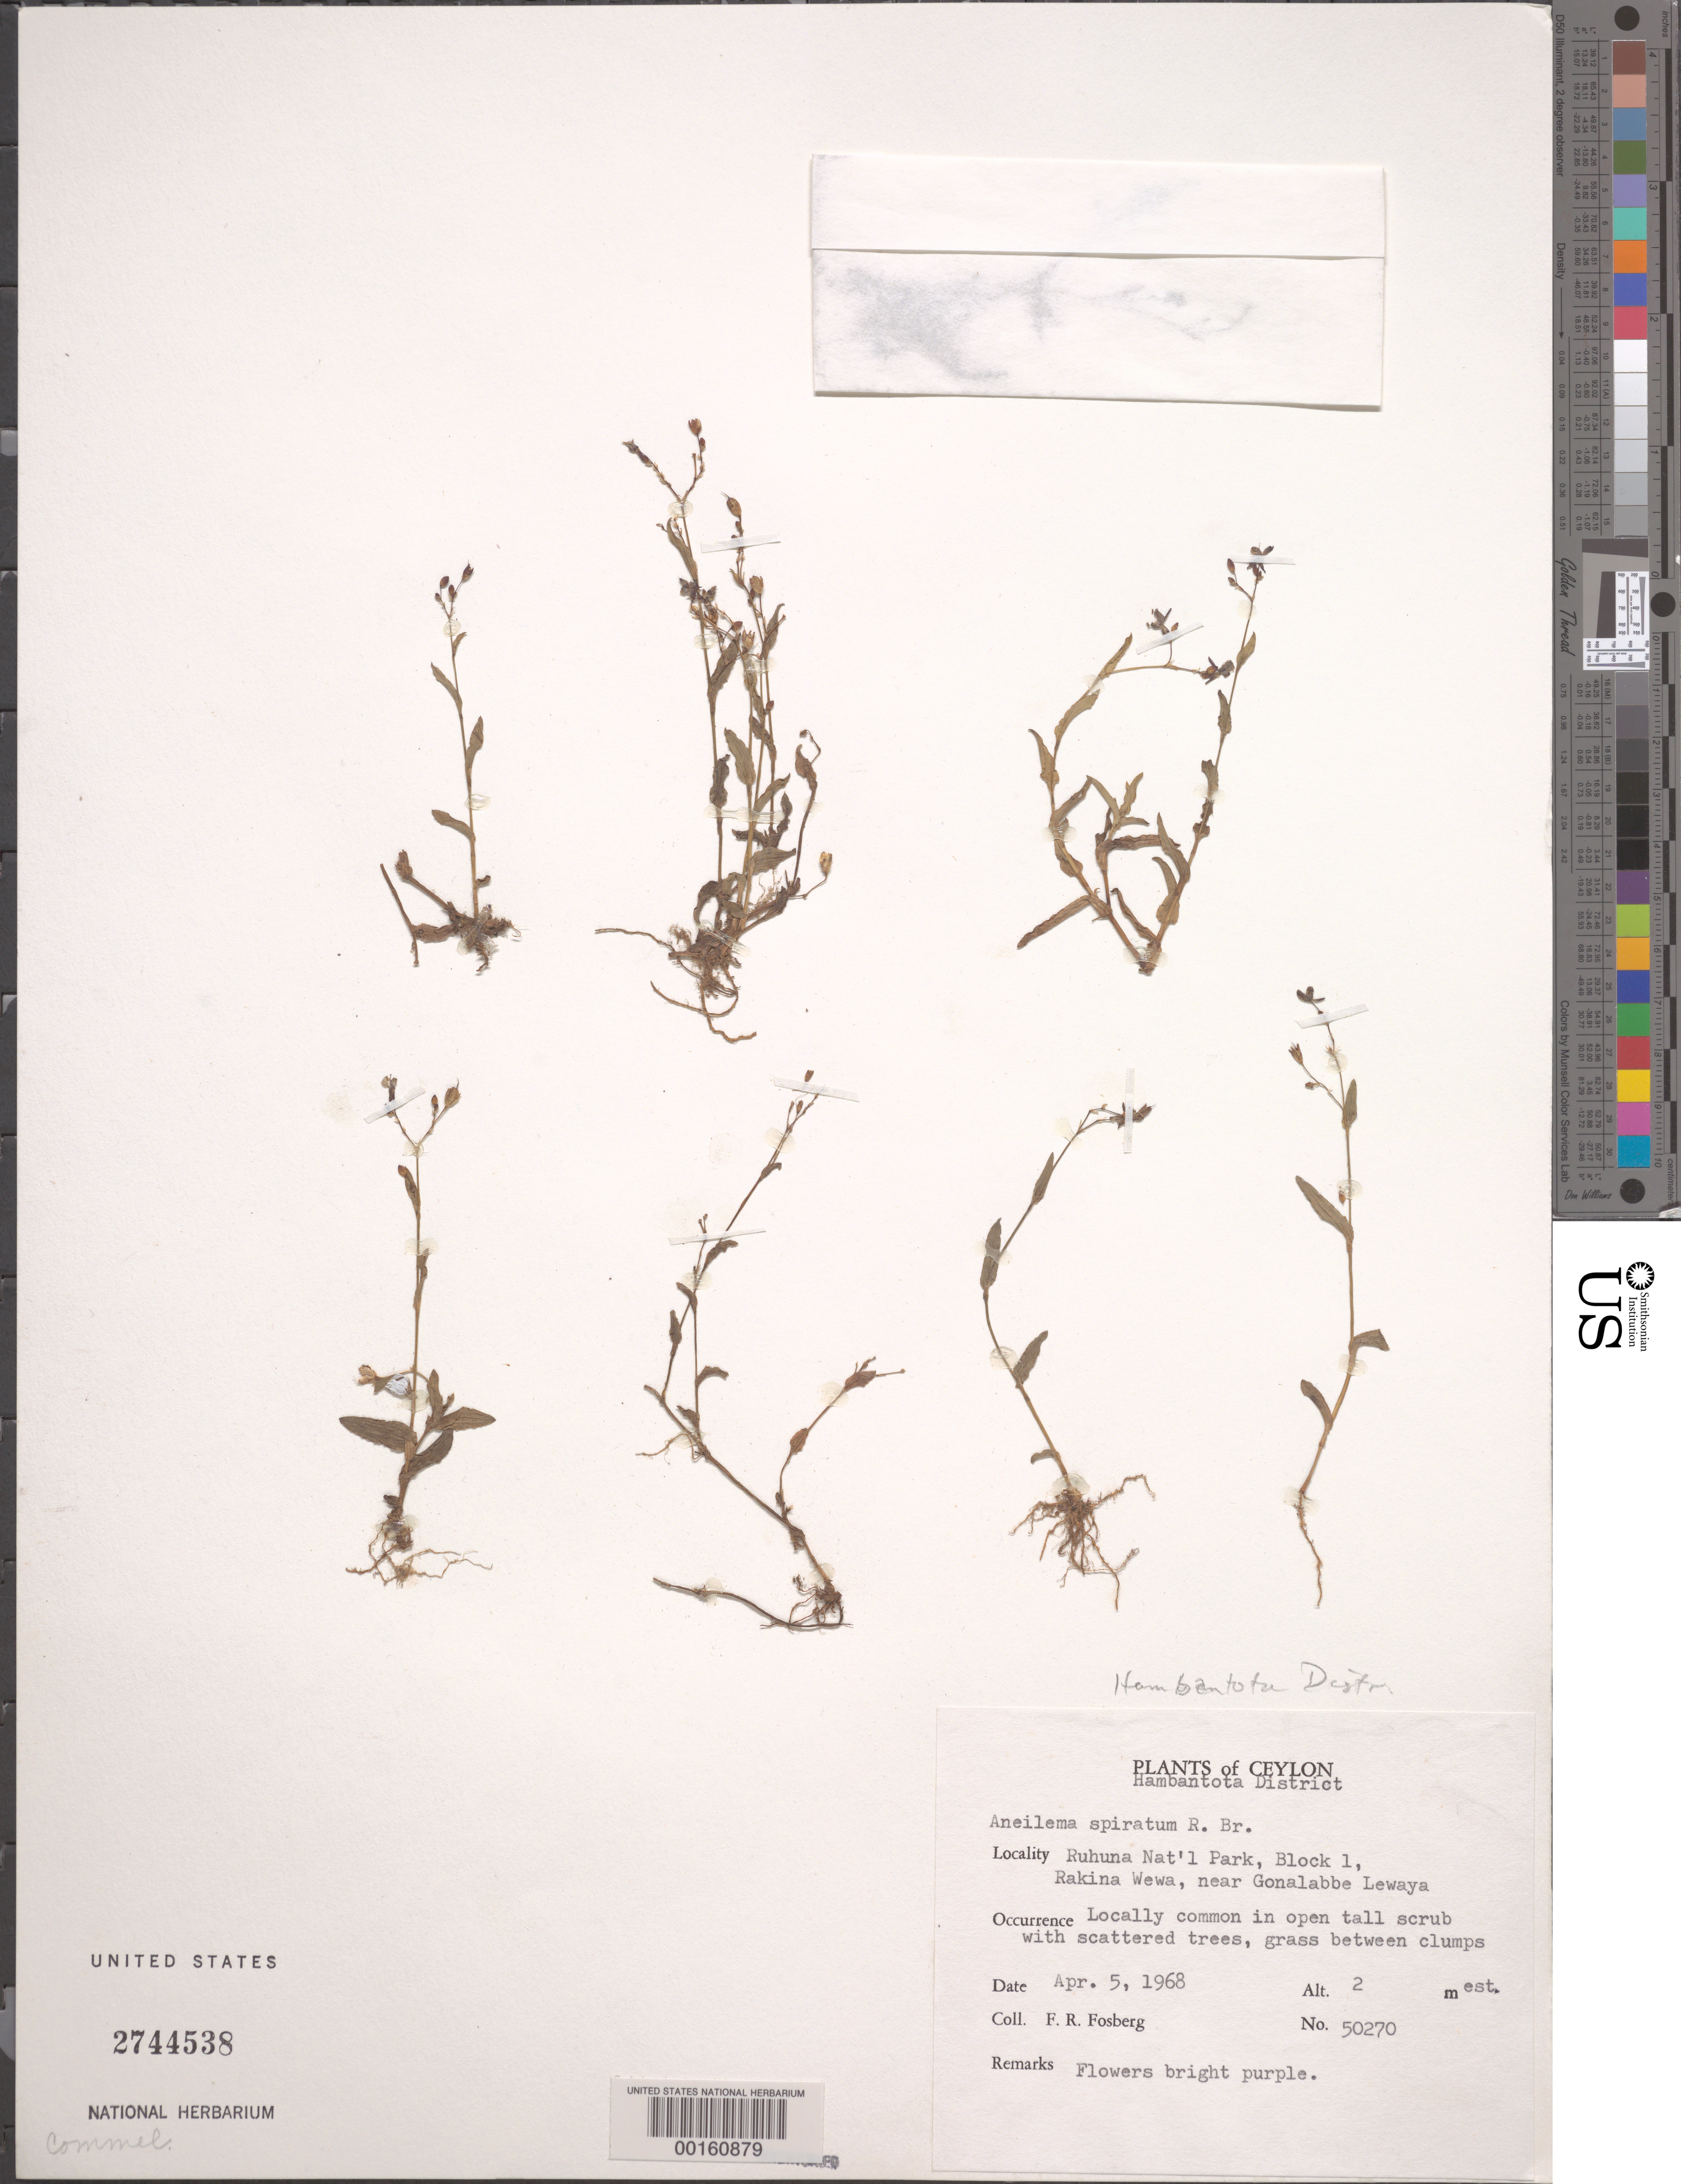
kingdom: Plantae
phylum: Tracheophyta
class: Liliopsida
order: Commelinales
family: Commelinaceae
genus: Murdannia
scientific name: Murdannia spirata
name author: (L.) G. Brückn.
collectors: F. R. Fosberg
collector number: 50270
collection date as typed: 05 Apr 1968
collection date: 1968-04-05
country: Sri Lanka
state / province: Southern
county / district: Hambantota Dist.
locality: Ruhuna national park, rakina wewa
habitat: Open, tall scrub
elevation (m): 2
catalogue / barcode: US 2744538